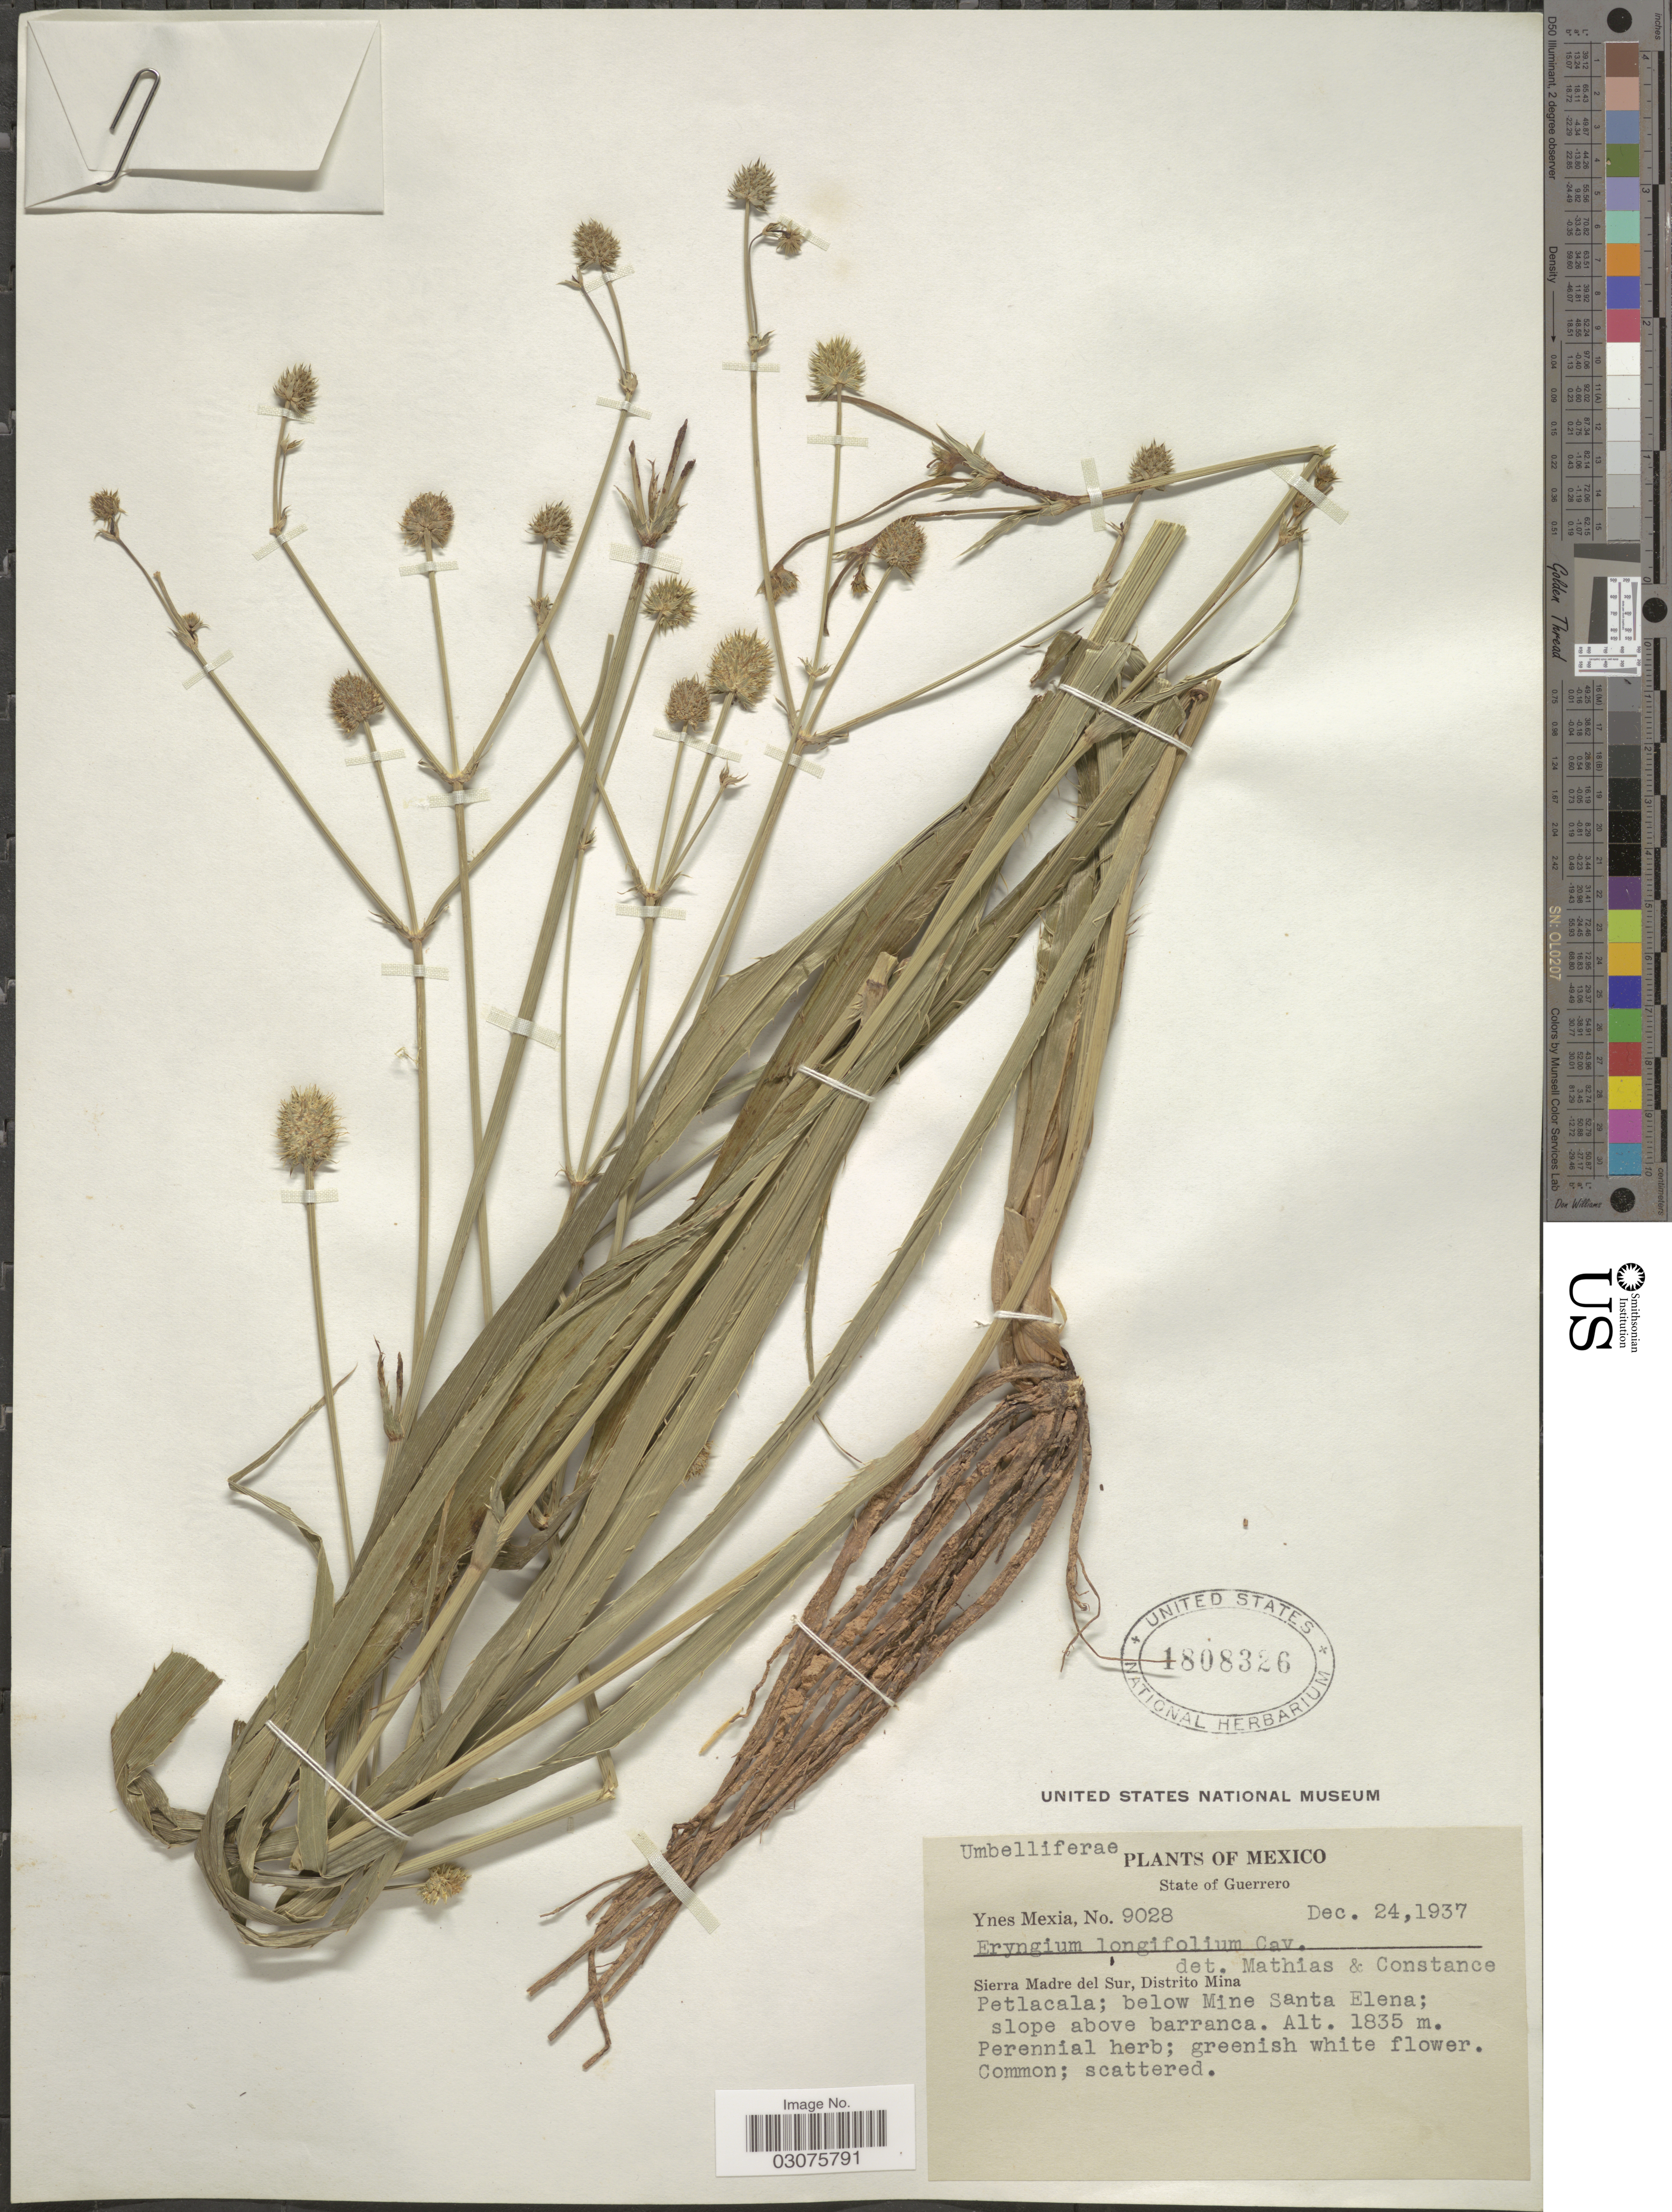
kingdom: Plantae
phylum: Tracheophyta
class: Magnoliopsida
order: Apiales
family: Apiaceae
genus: Eryngium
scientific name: Eryngium longifolium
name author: Cav.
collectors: Y. Mexia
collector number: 9028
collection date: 1937-12-24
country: Mexico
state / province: Guerrero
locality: State of Guerrero. Sierra Madre del Sur, Distrito Mina. Petlacala; below Mine Santa Elena.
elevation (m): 1835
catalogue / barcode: US 1808326